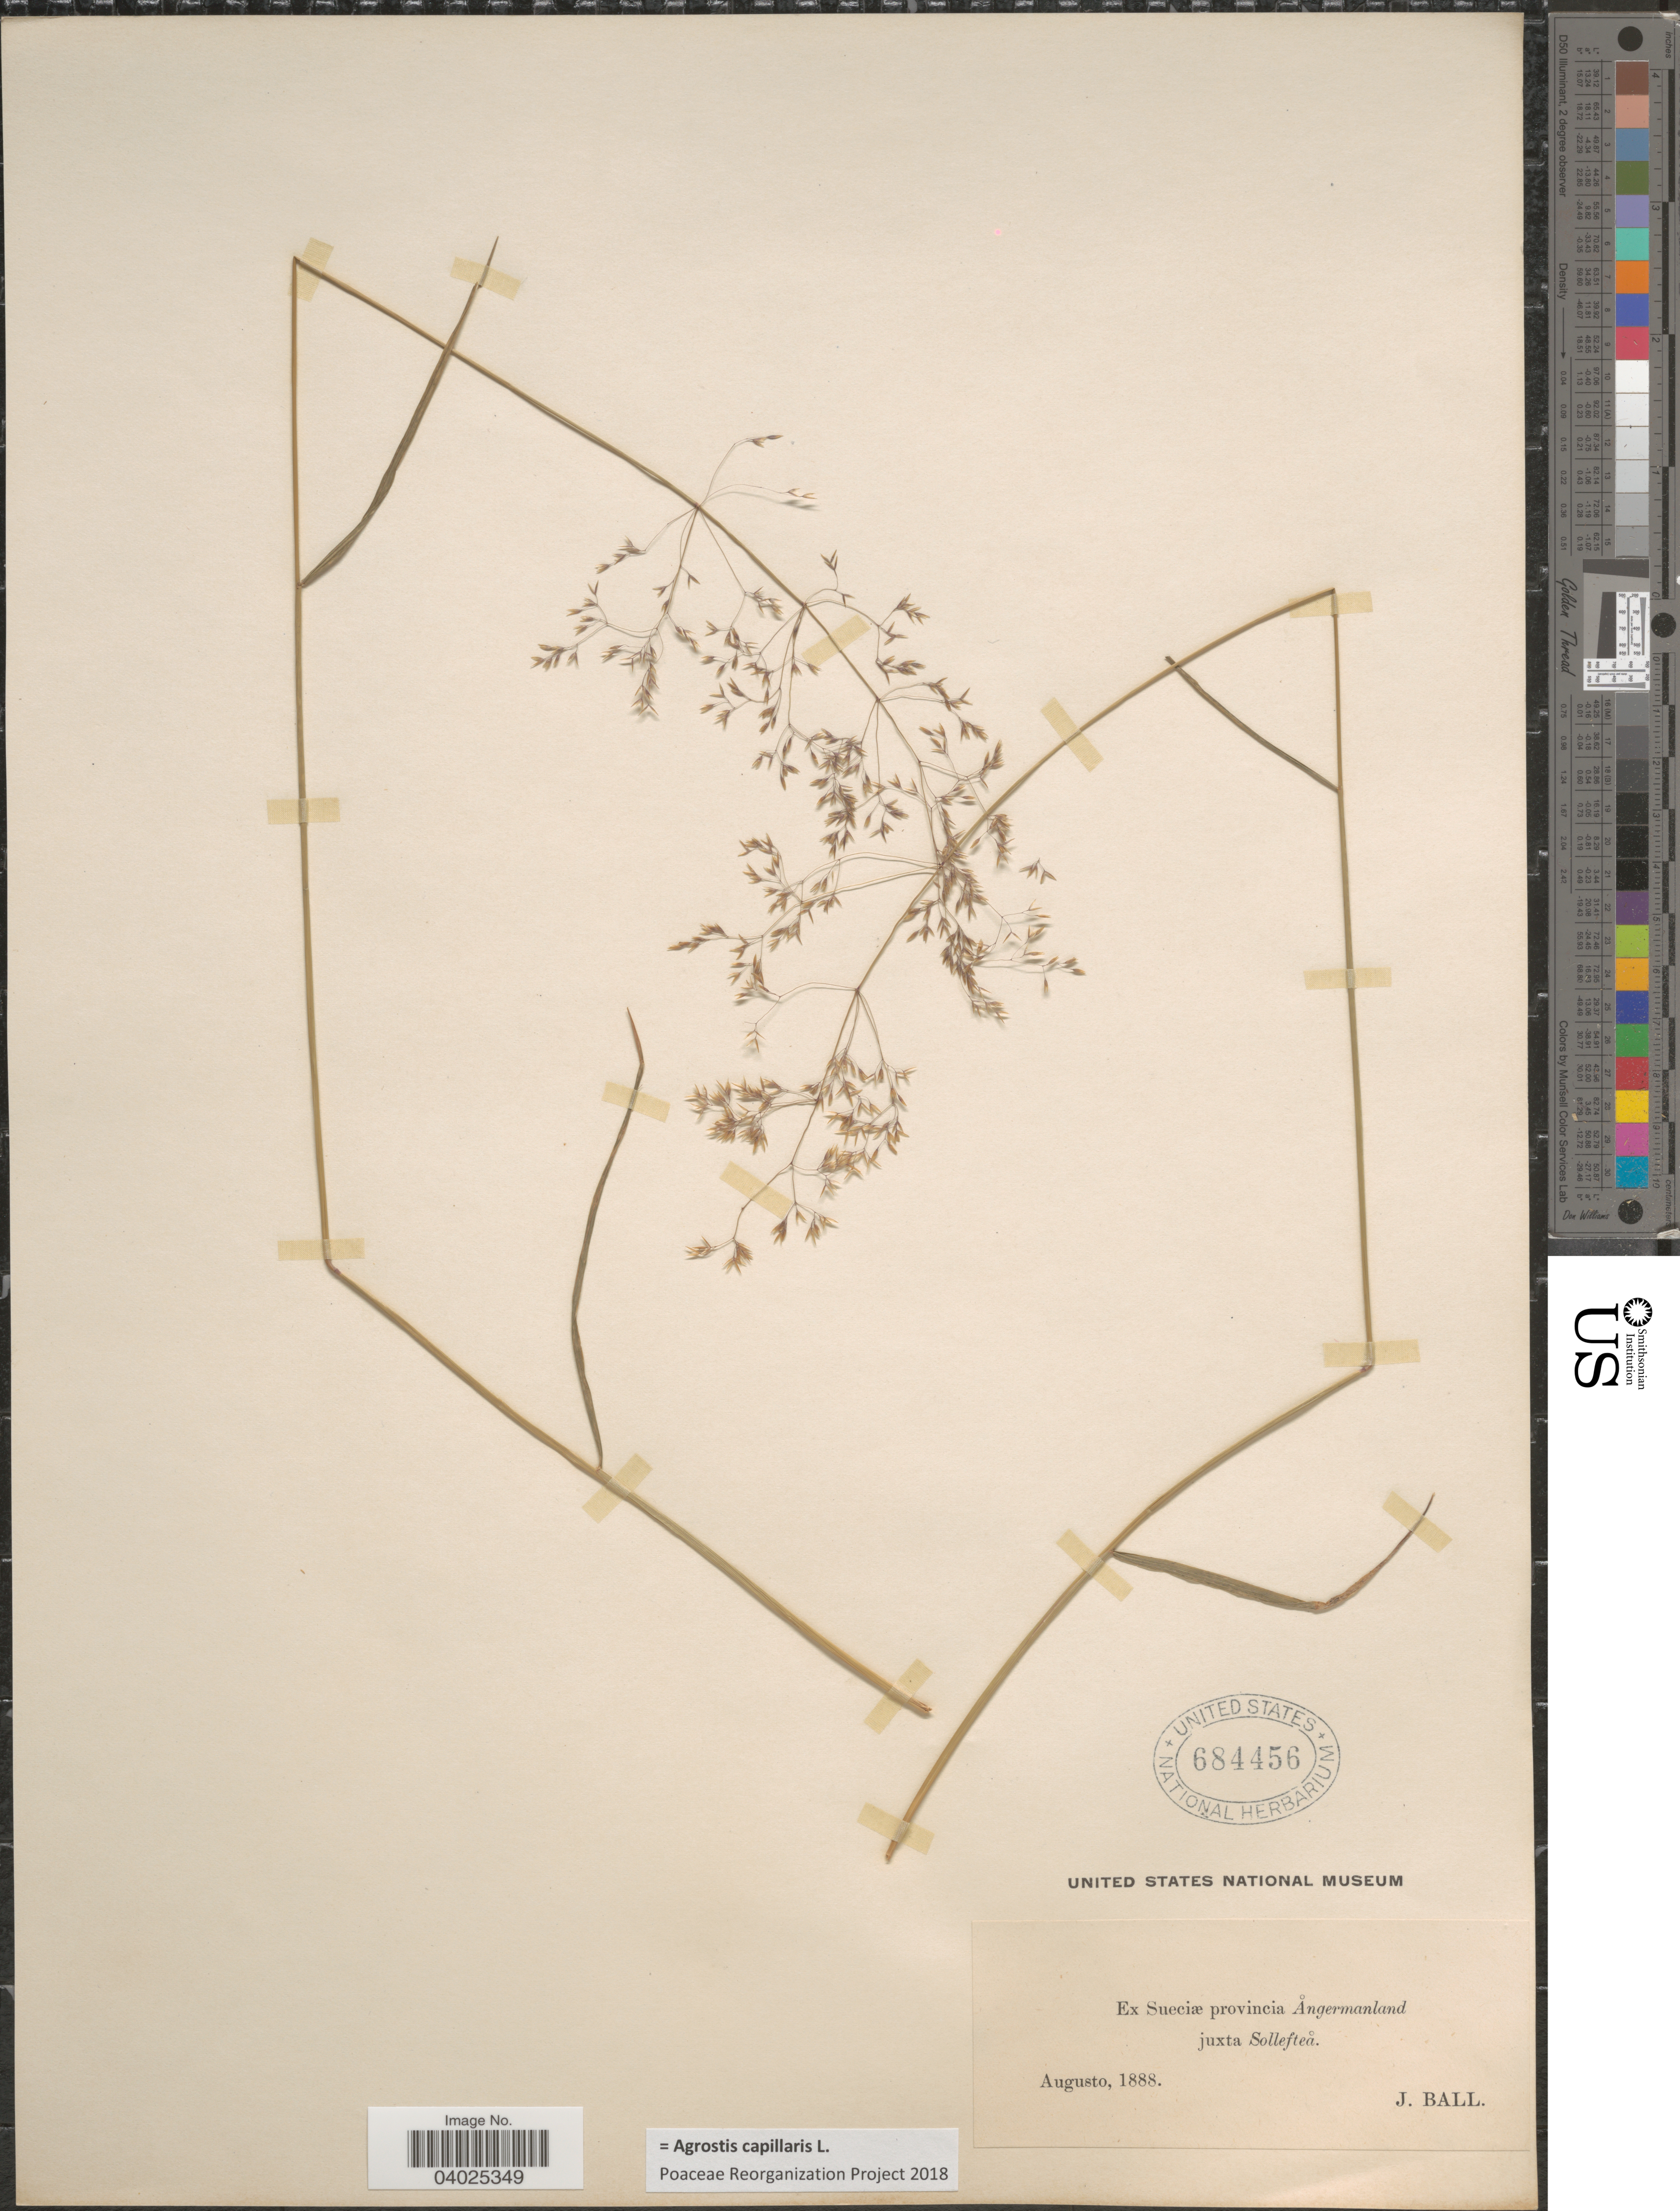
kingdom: Plantae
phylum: Tracheophyta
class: Liliopsida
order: Poales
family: Poaceae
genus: Agrostis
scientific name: Agrostis capillaris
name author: L.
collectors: J. Ball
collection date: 1888-08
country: Sweden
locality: Ex Sueciæ provincia Ångermanland juxta Sollefteå.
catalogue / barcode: US 684456